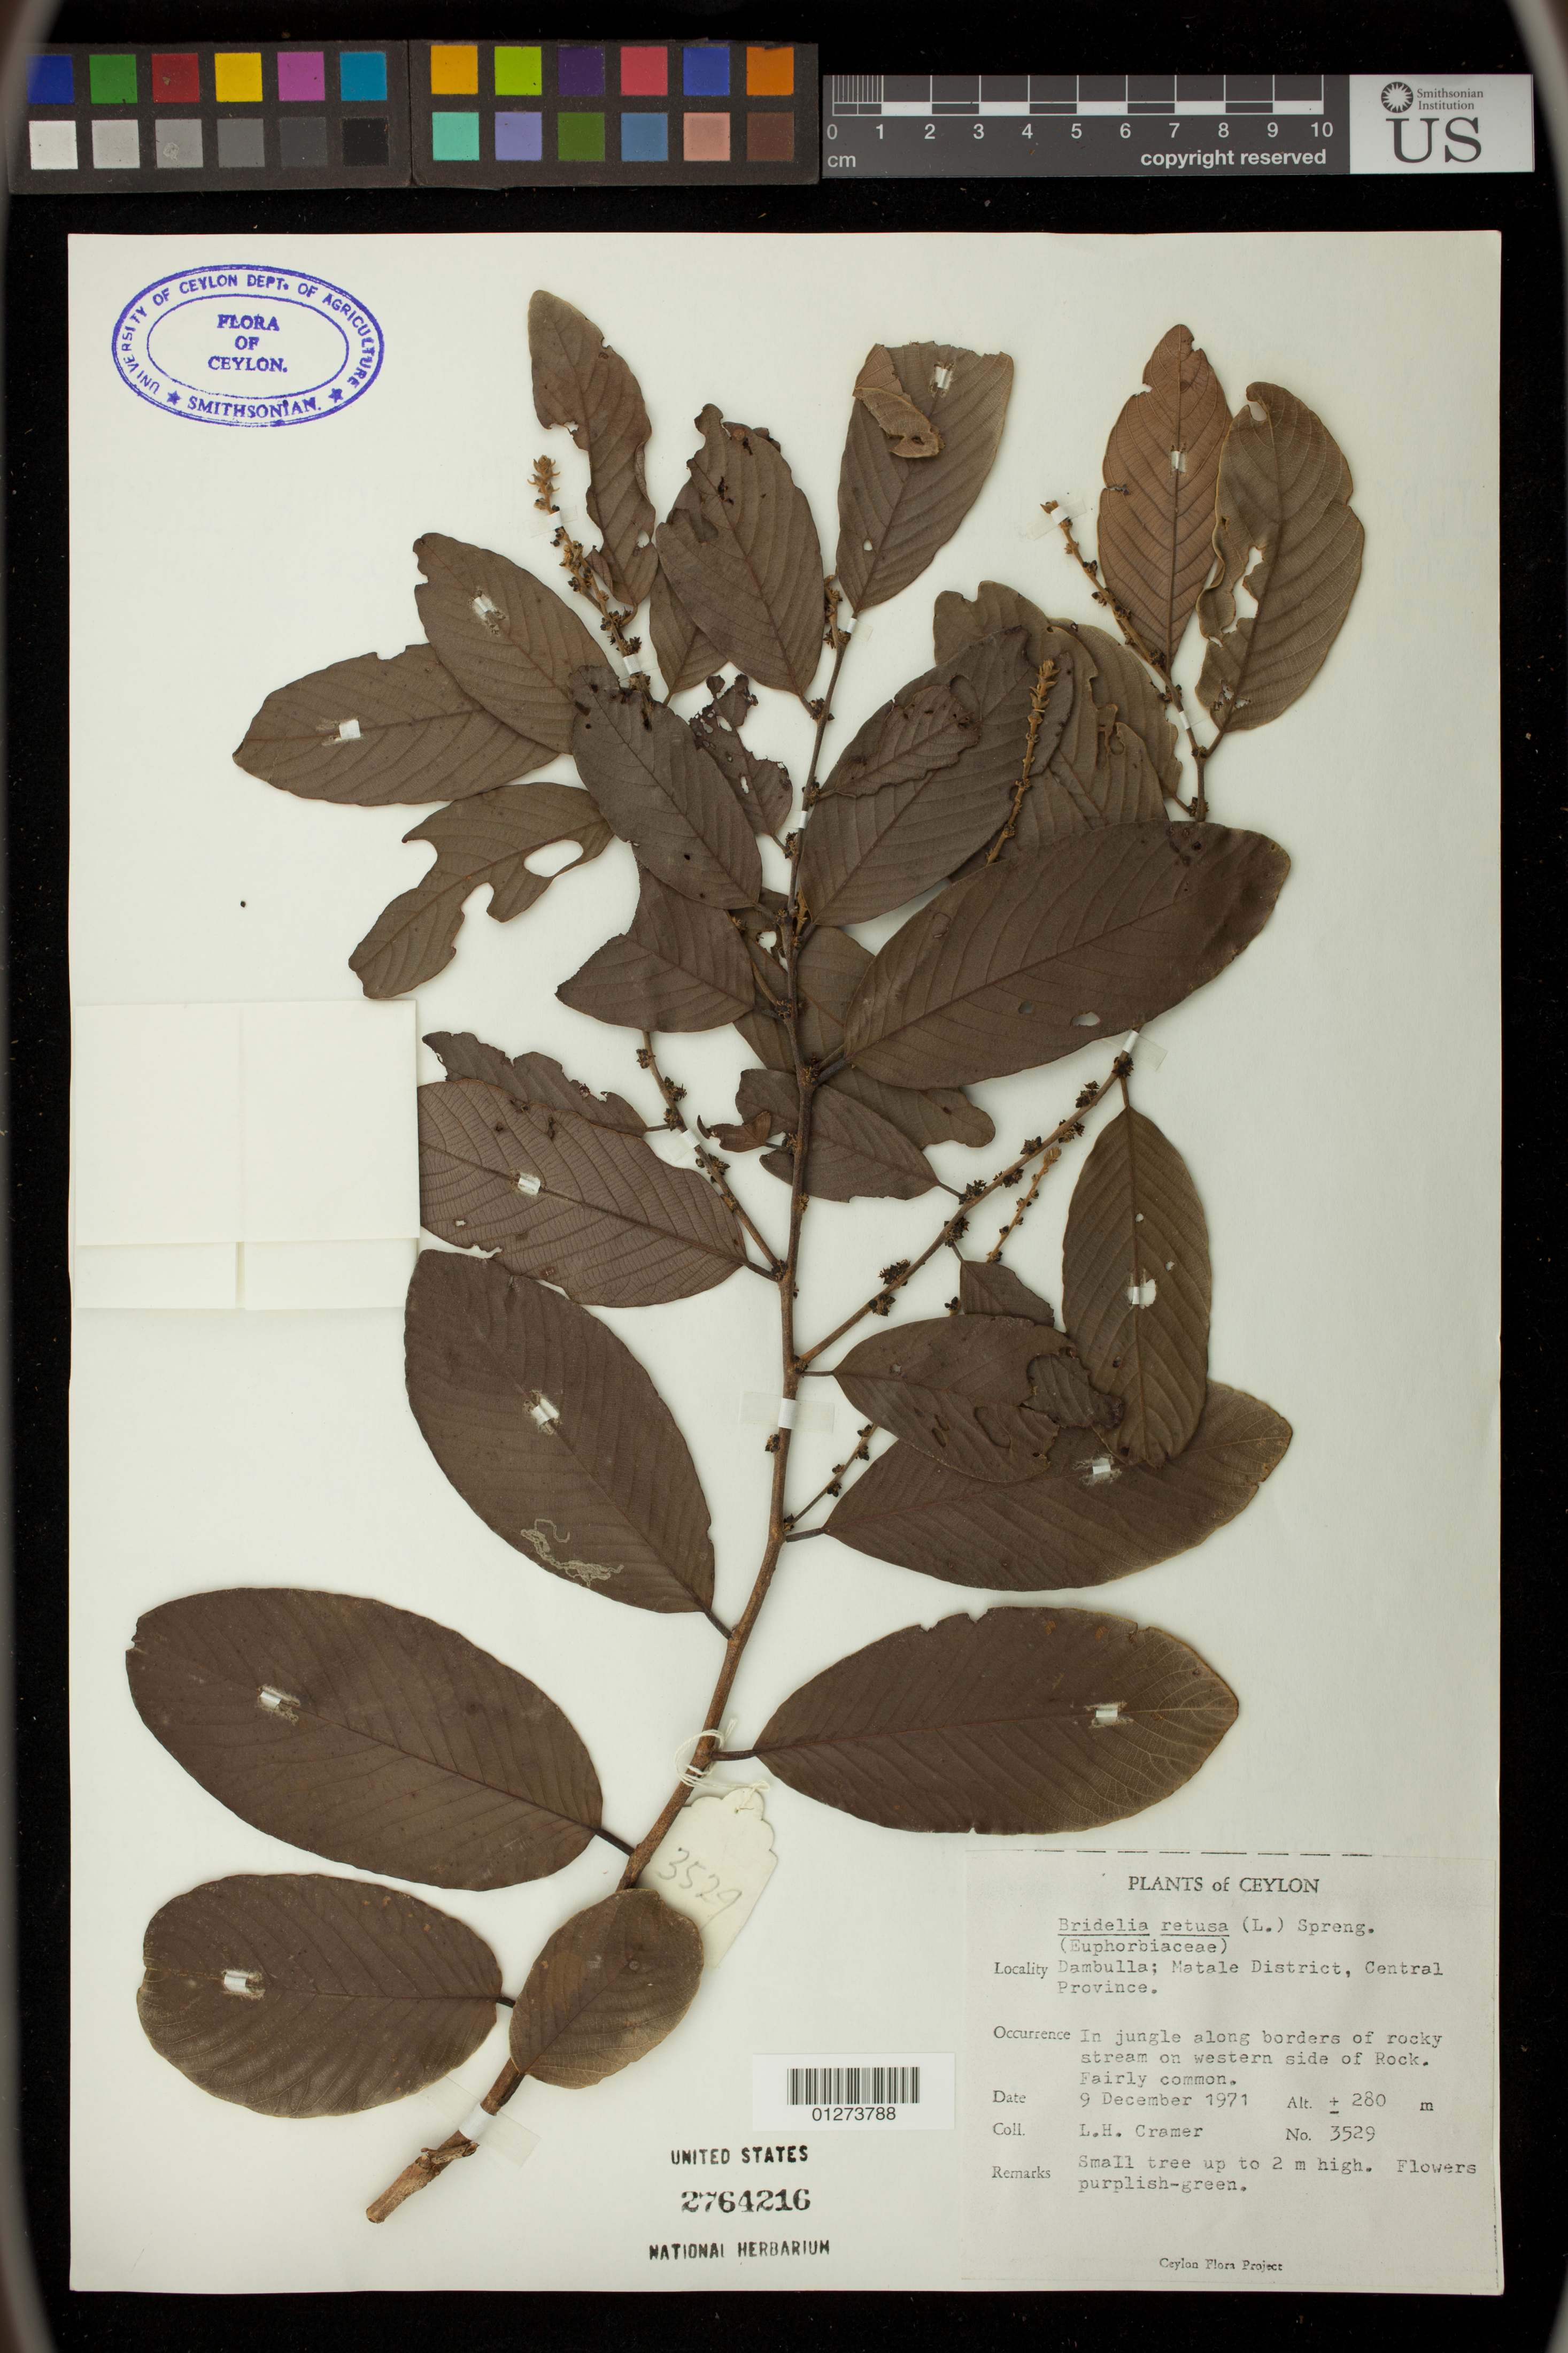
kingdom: Plantae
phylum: Tracheophyta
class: Magnoliopsida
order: Malpighiales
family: Phyllanthaceae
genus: Bridelia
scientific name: Bridelia retusa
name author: (L.) A. Juss.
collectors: L. H. Cramer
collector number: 3529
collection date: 1971-12-09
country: Sri Lanka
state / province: Central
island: Ceylon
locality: Ceylon: Dambulla; Matale District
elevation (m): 280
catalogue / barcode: US 2764216